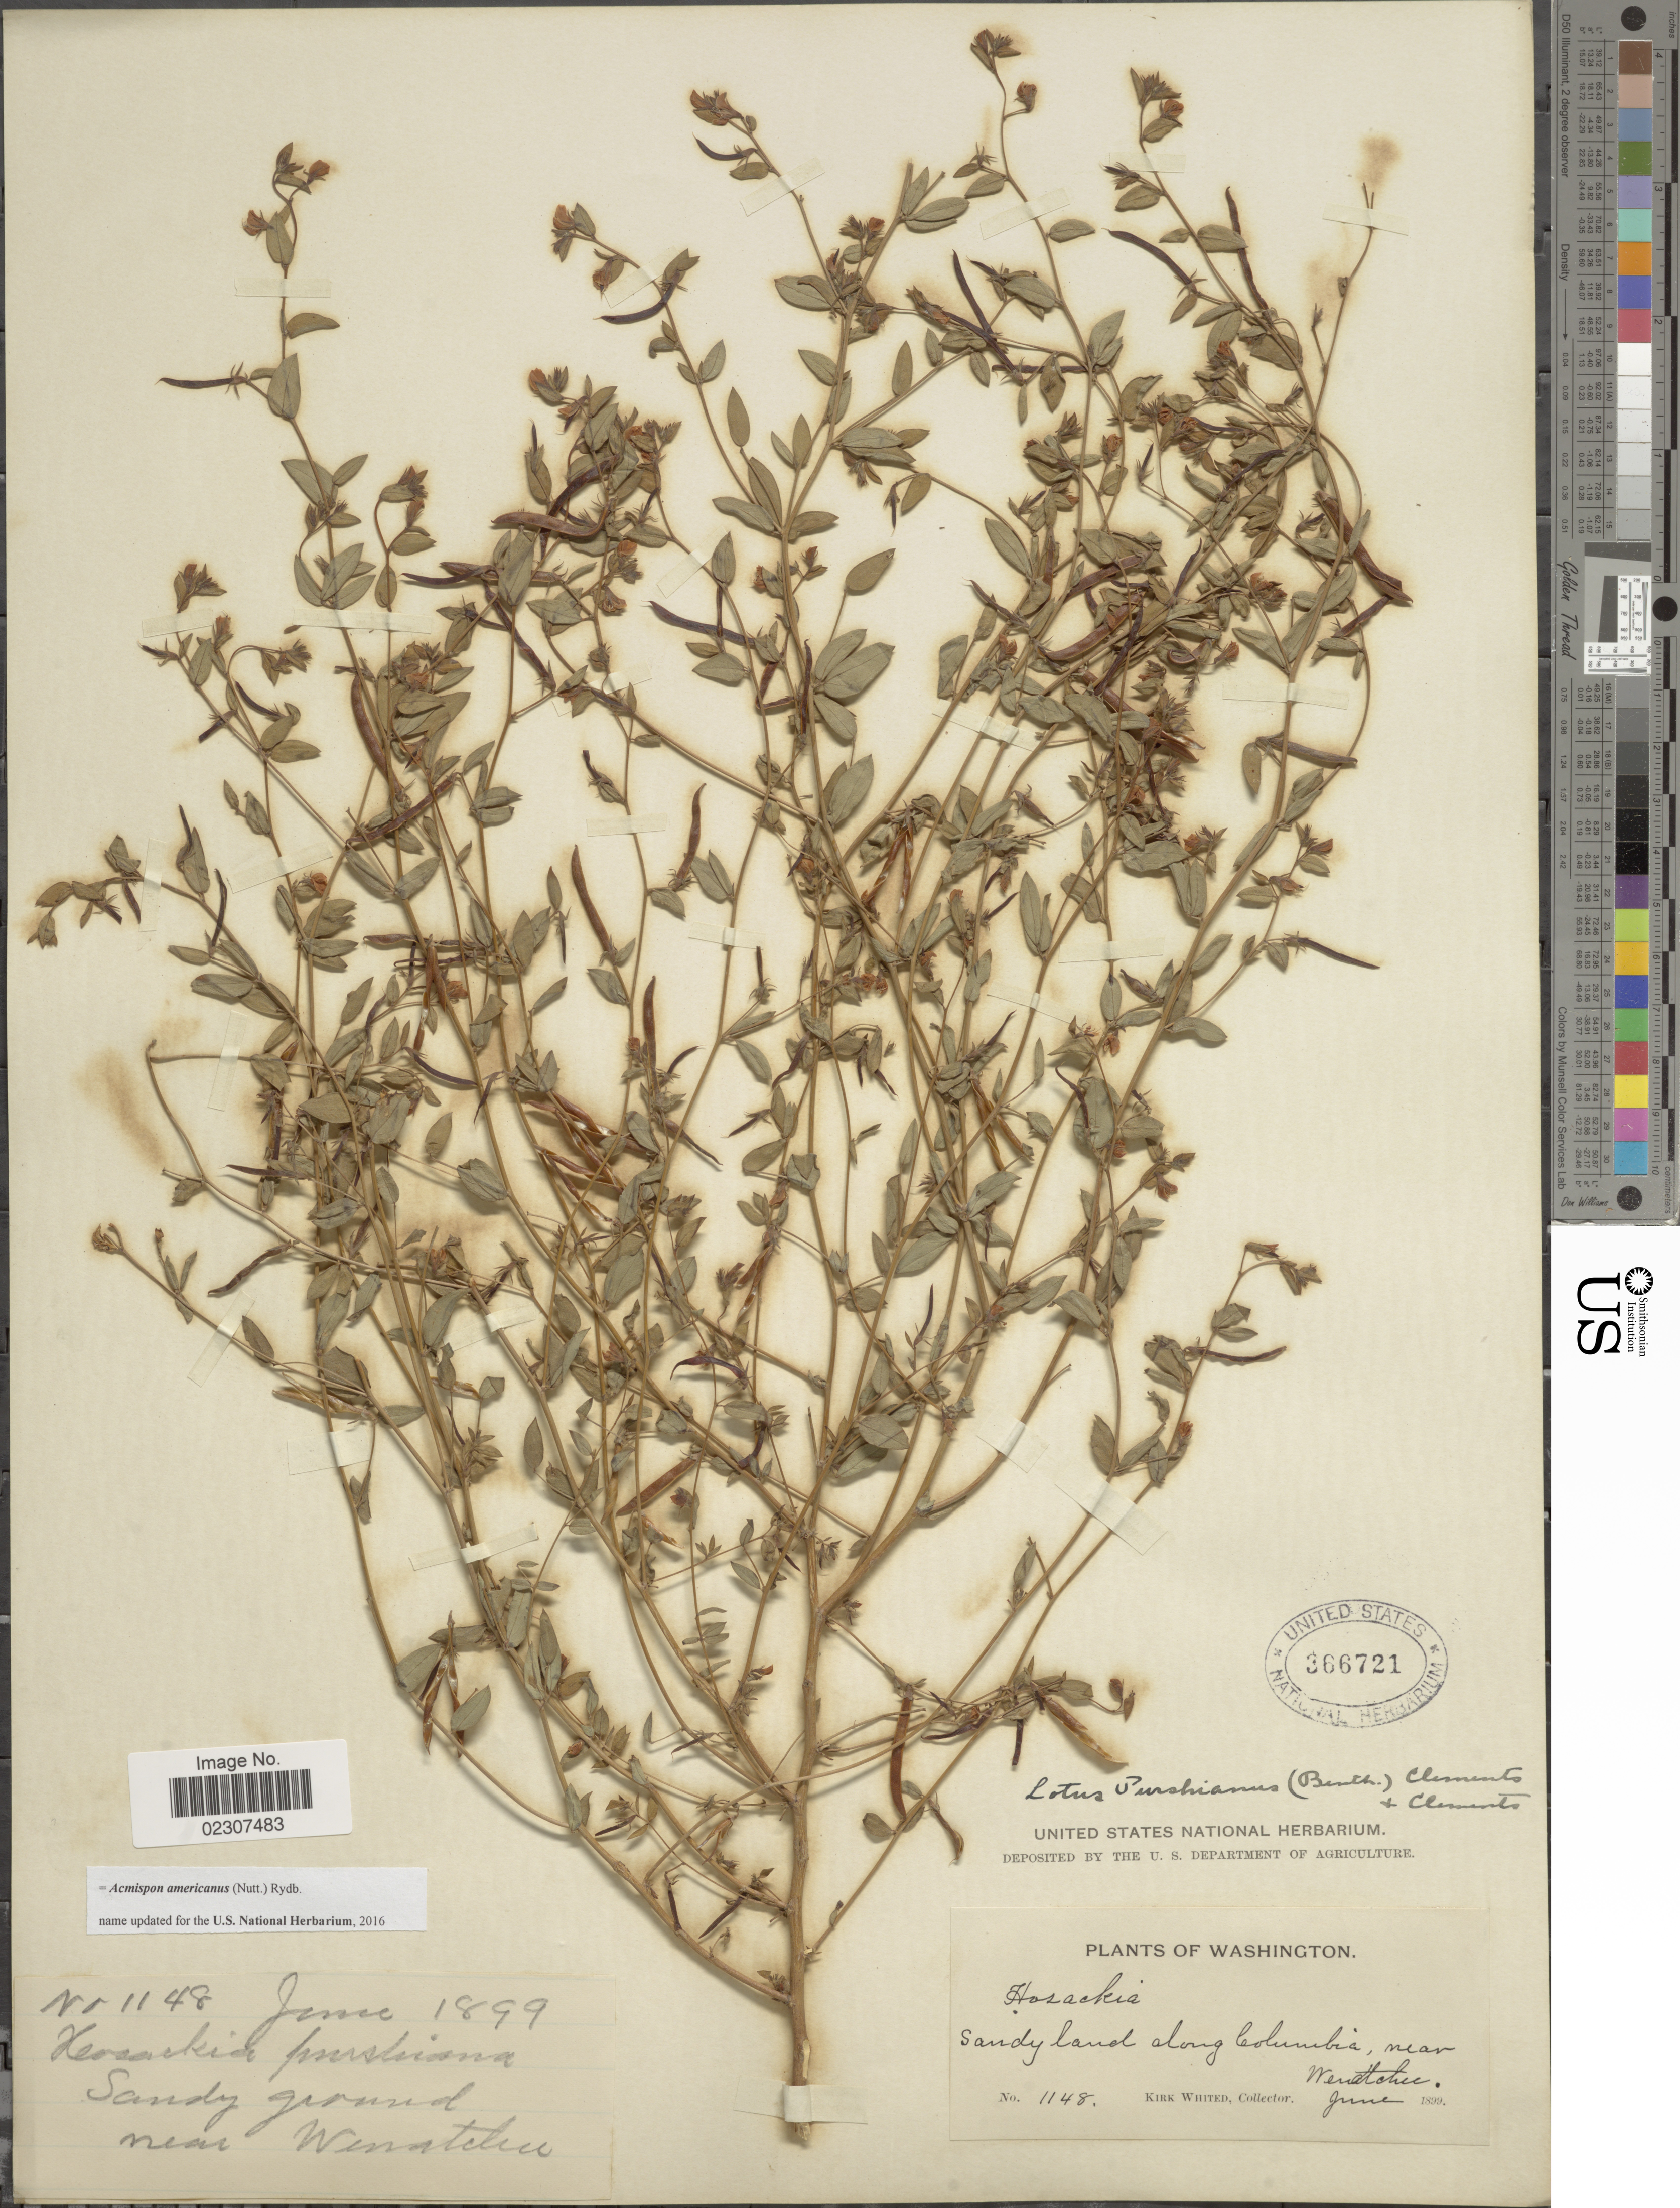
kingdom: Plantae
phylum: Tracheophyta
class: Magnoliopsida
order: Fabales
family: Fabaceae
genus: Acmispon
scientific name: Acmispon americanus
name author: (Nutt.) Rydb.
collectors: K. Whited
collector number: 1148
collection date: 1899-06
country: United States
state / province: Washington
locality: Washington, Sandy land along Columbia, near Wenachee.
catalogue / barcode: US 366721